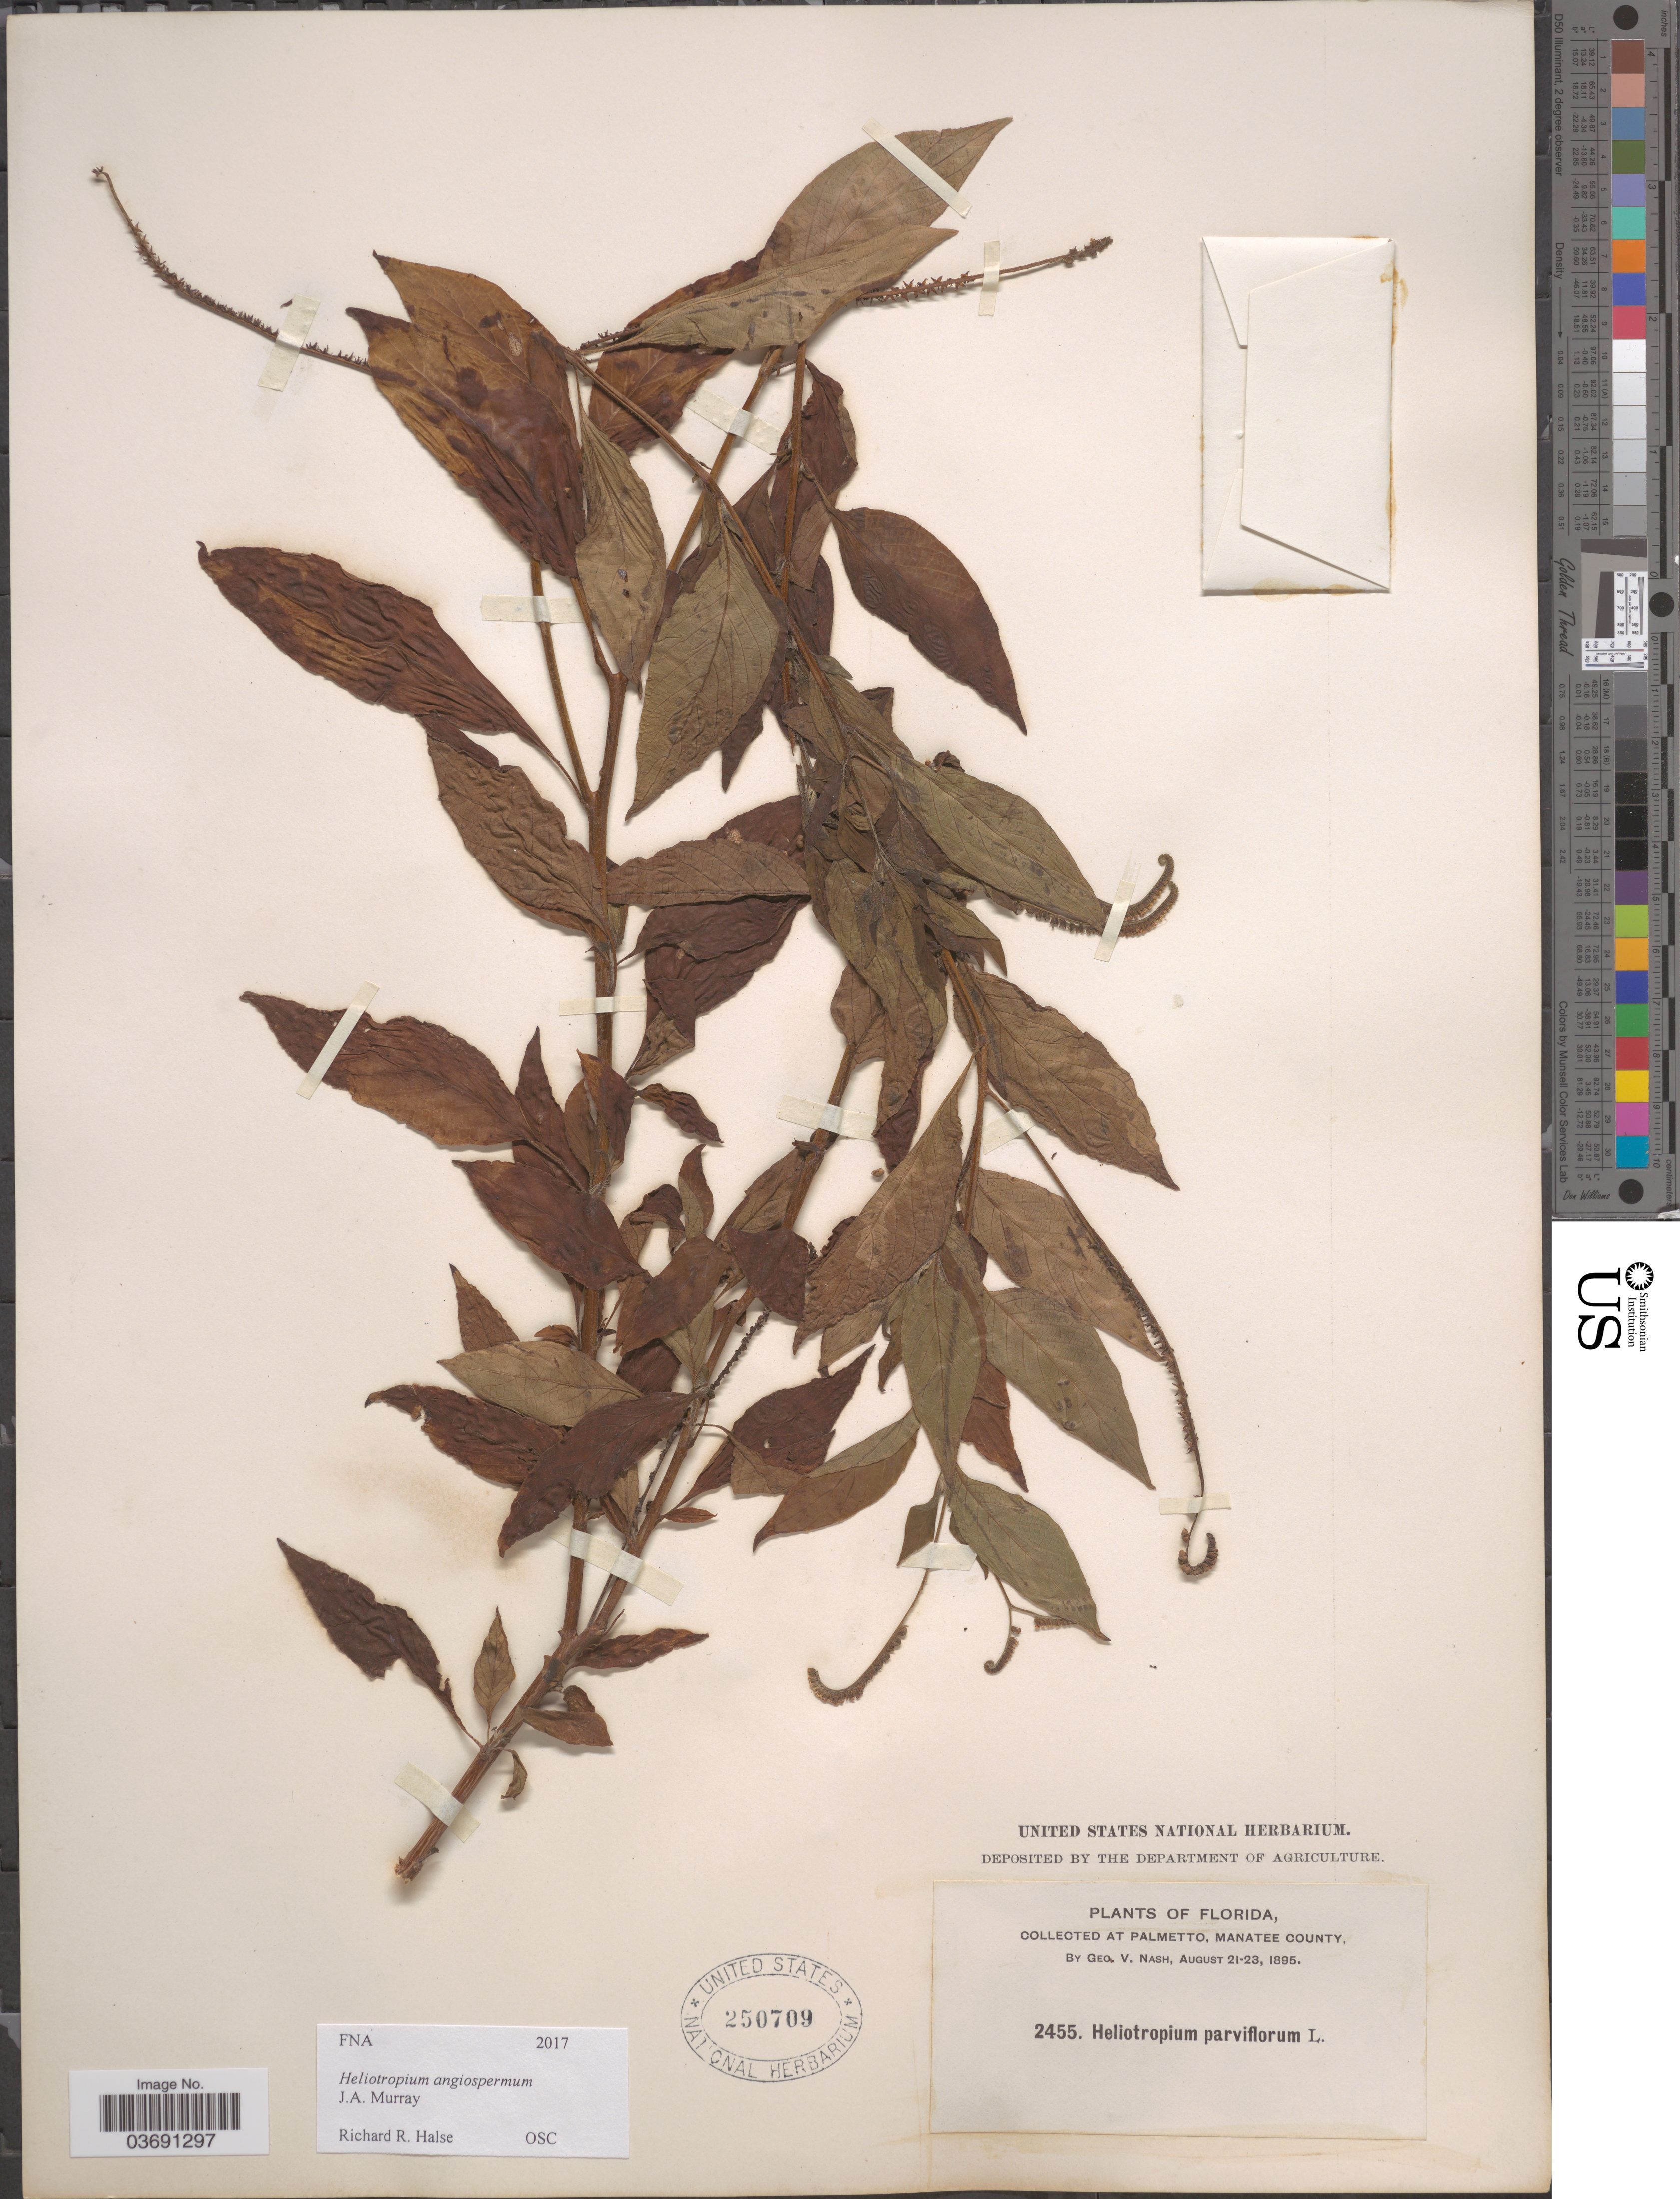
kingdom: Plantae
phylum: Tracheophyta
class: Magnoliopsida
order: Boraginales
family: Heliotropiaceae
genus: Heliotropium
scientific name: Heliotropium angiospermum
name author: Murray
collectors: G. V. Nash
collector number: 2455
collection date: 1895-08-21/1895-08-23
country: United States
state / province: Florida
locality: Palmetto, Manatee County.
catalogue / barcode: US 250709